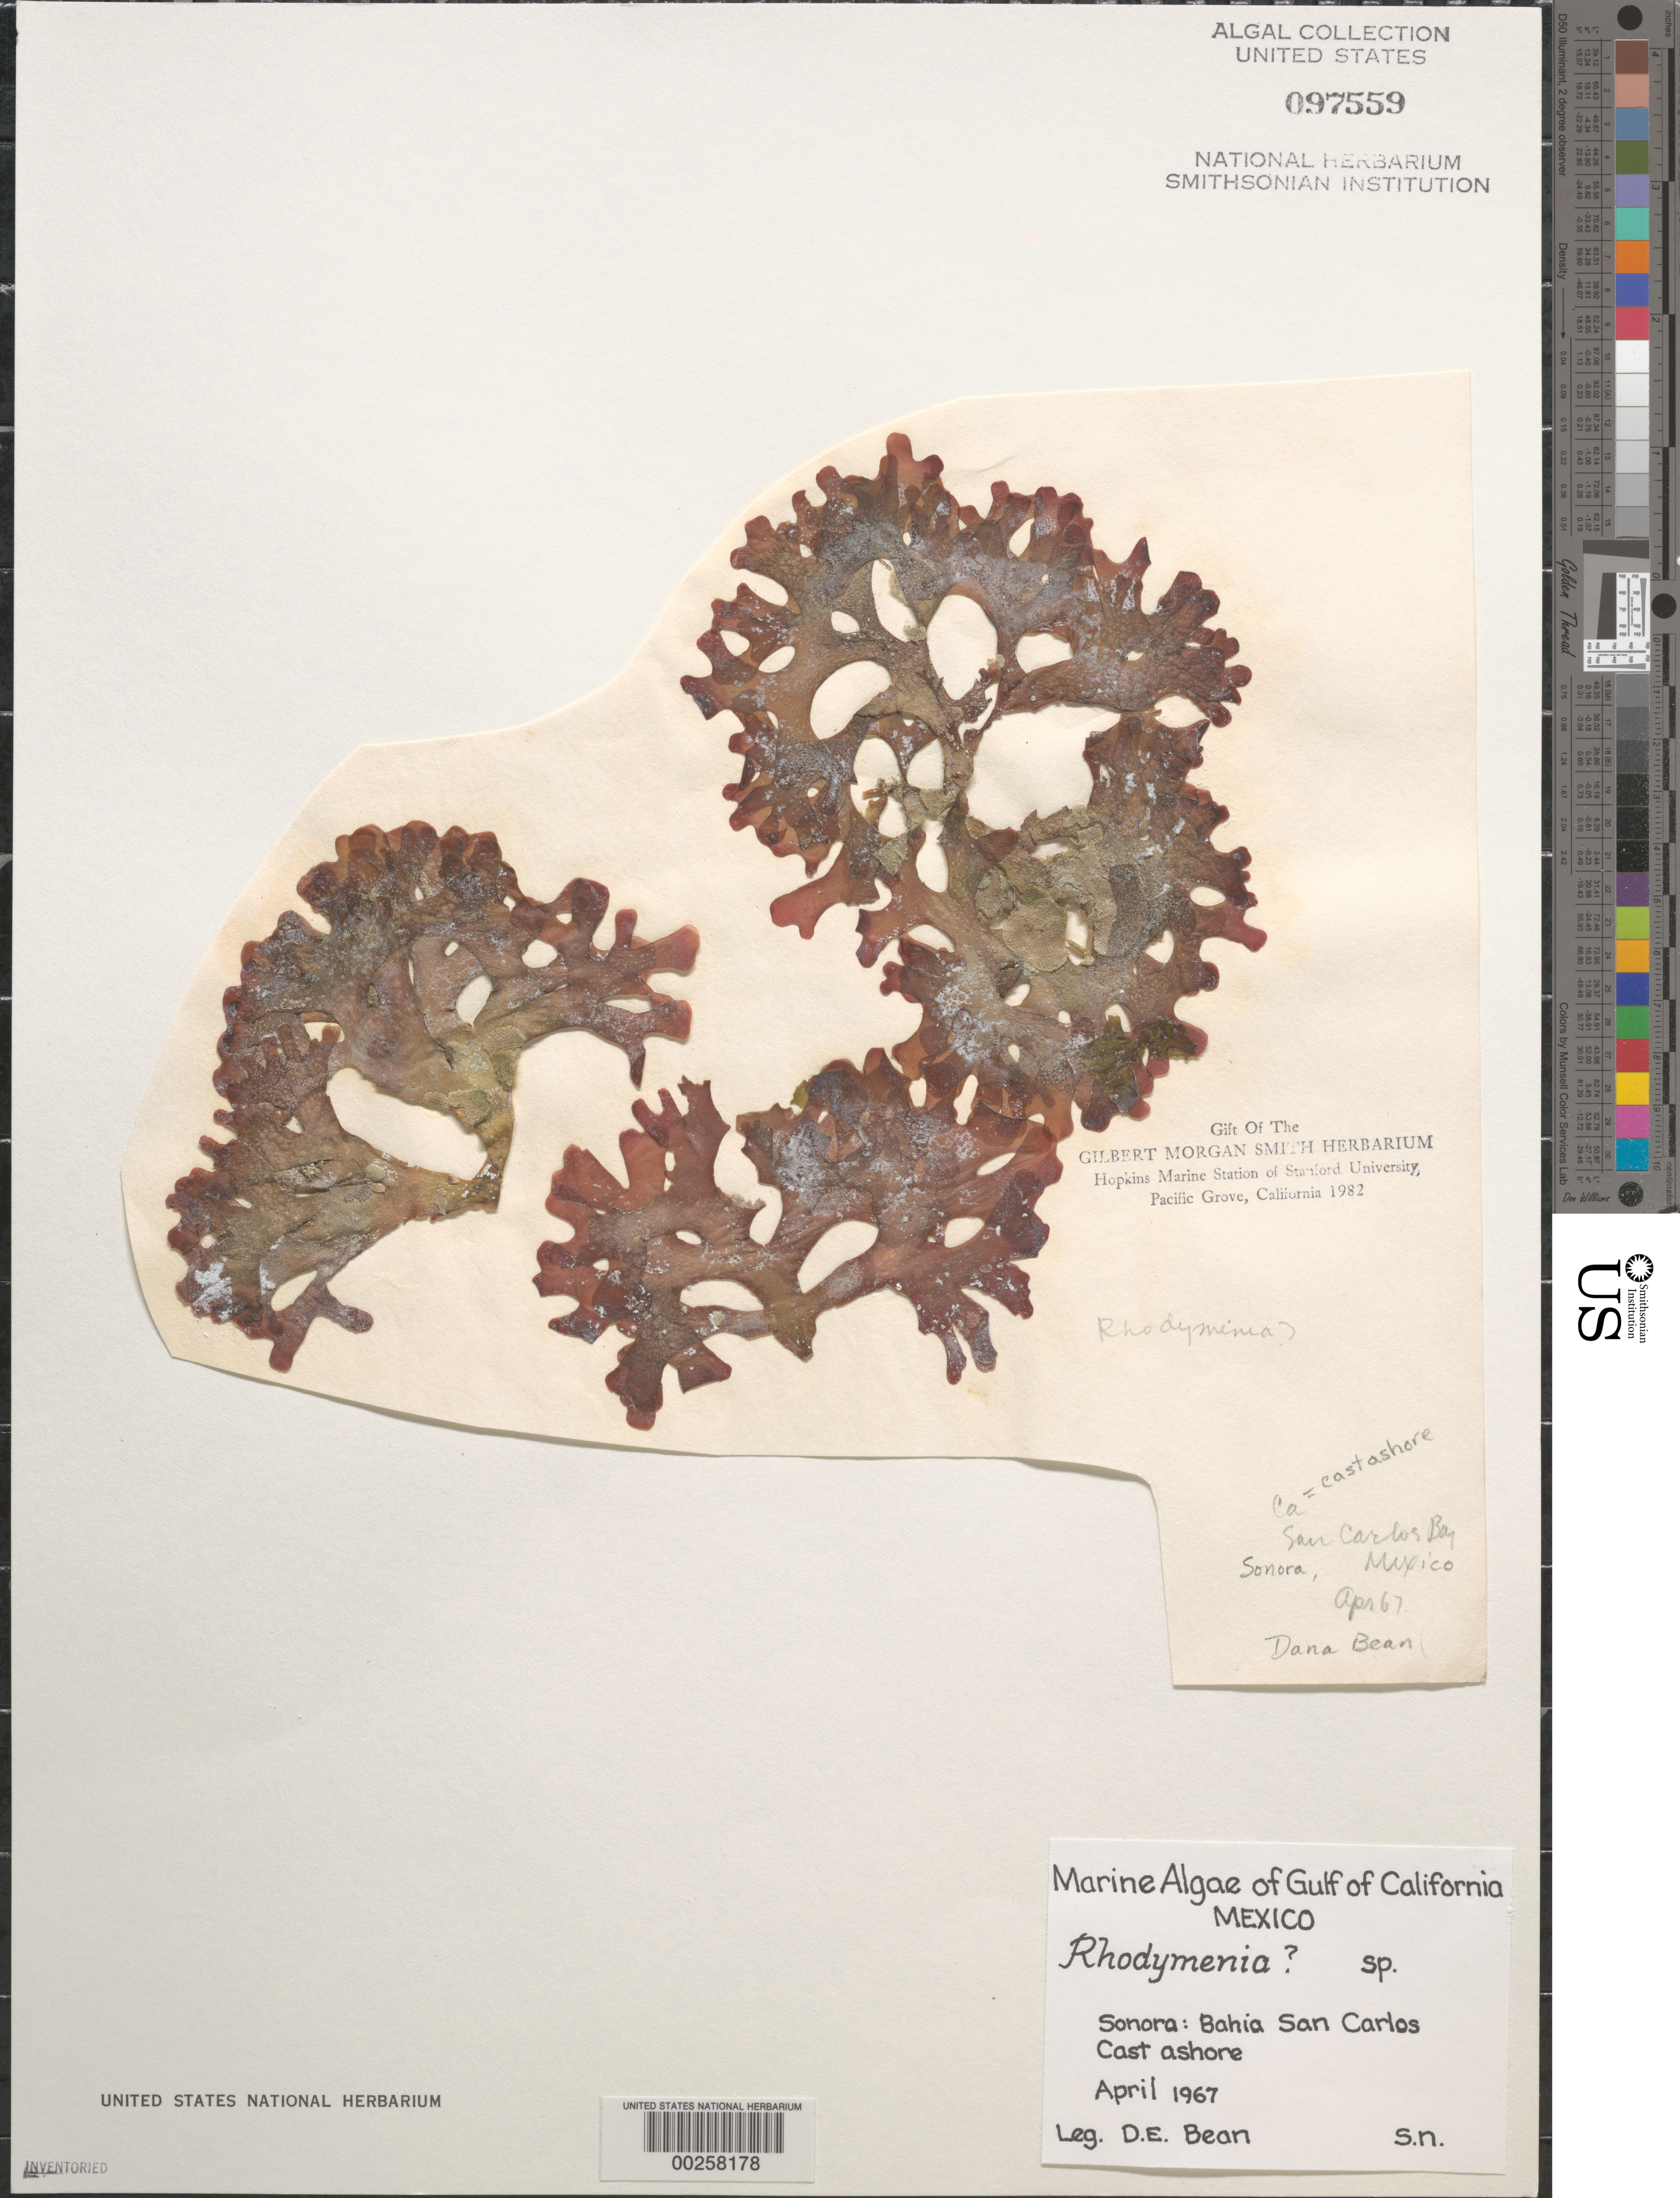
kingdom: Plantae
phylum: Rhodophyta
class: Florideophyceae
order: Rhodymeniales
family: Rhodymeniaceae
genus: Rhodymenia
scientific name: Rhodymenia sp.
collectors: D. Bean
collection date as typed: Apr 1967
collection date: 1967-04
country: Mexico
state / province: Sonora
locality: Bahia San Carlos (San Carlos Bay)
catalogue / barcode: US 97559